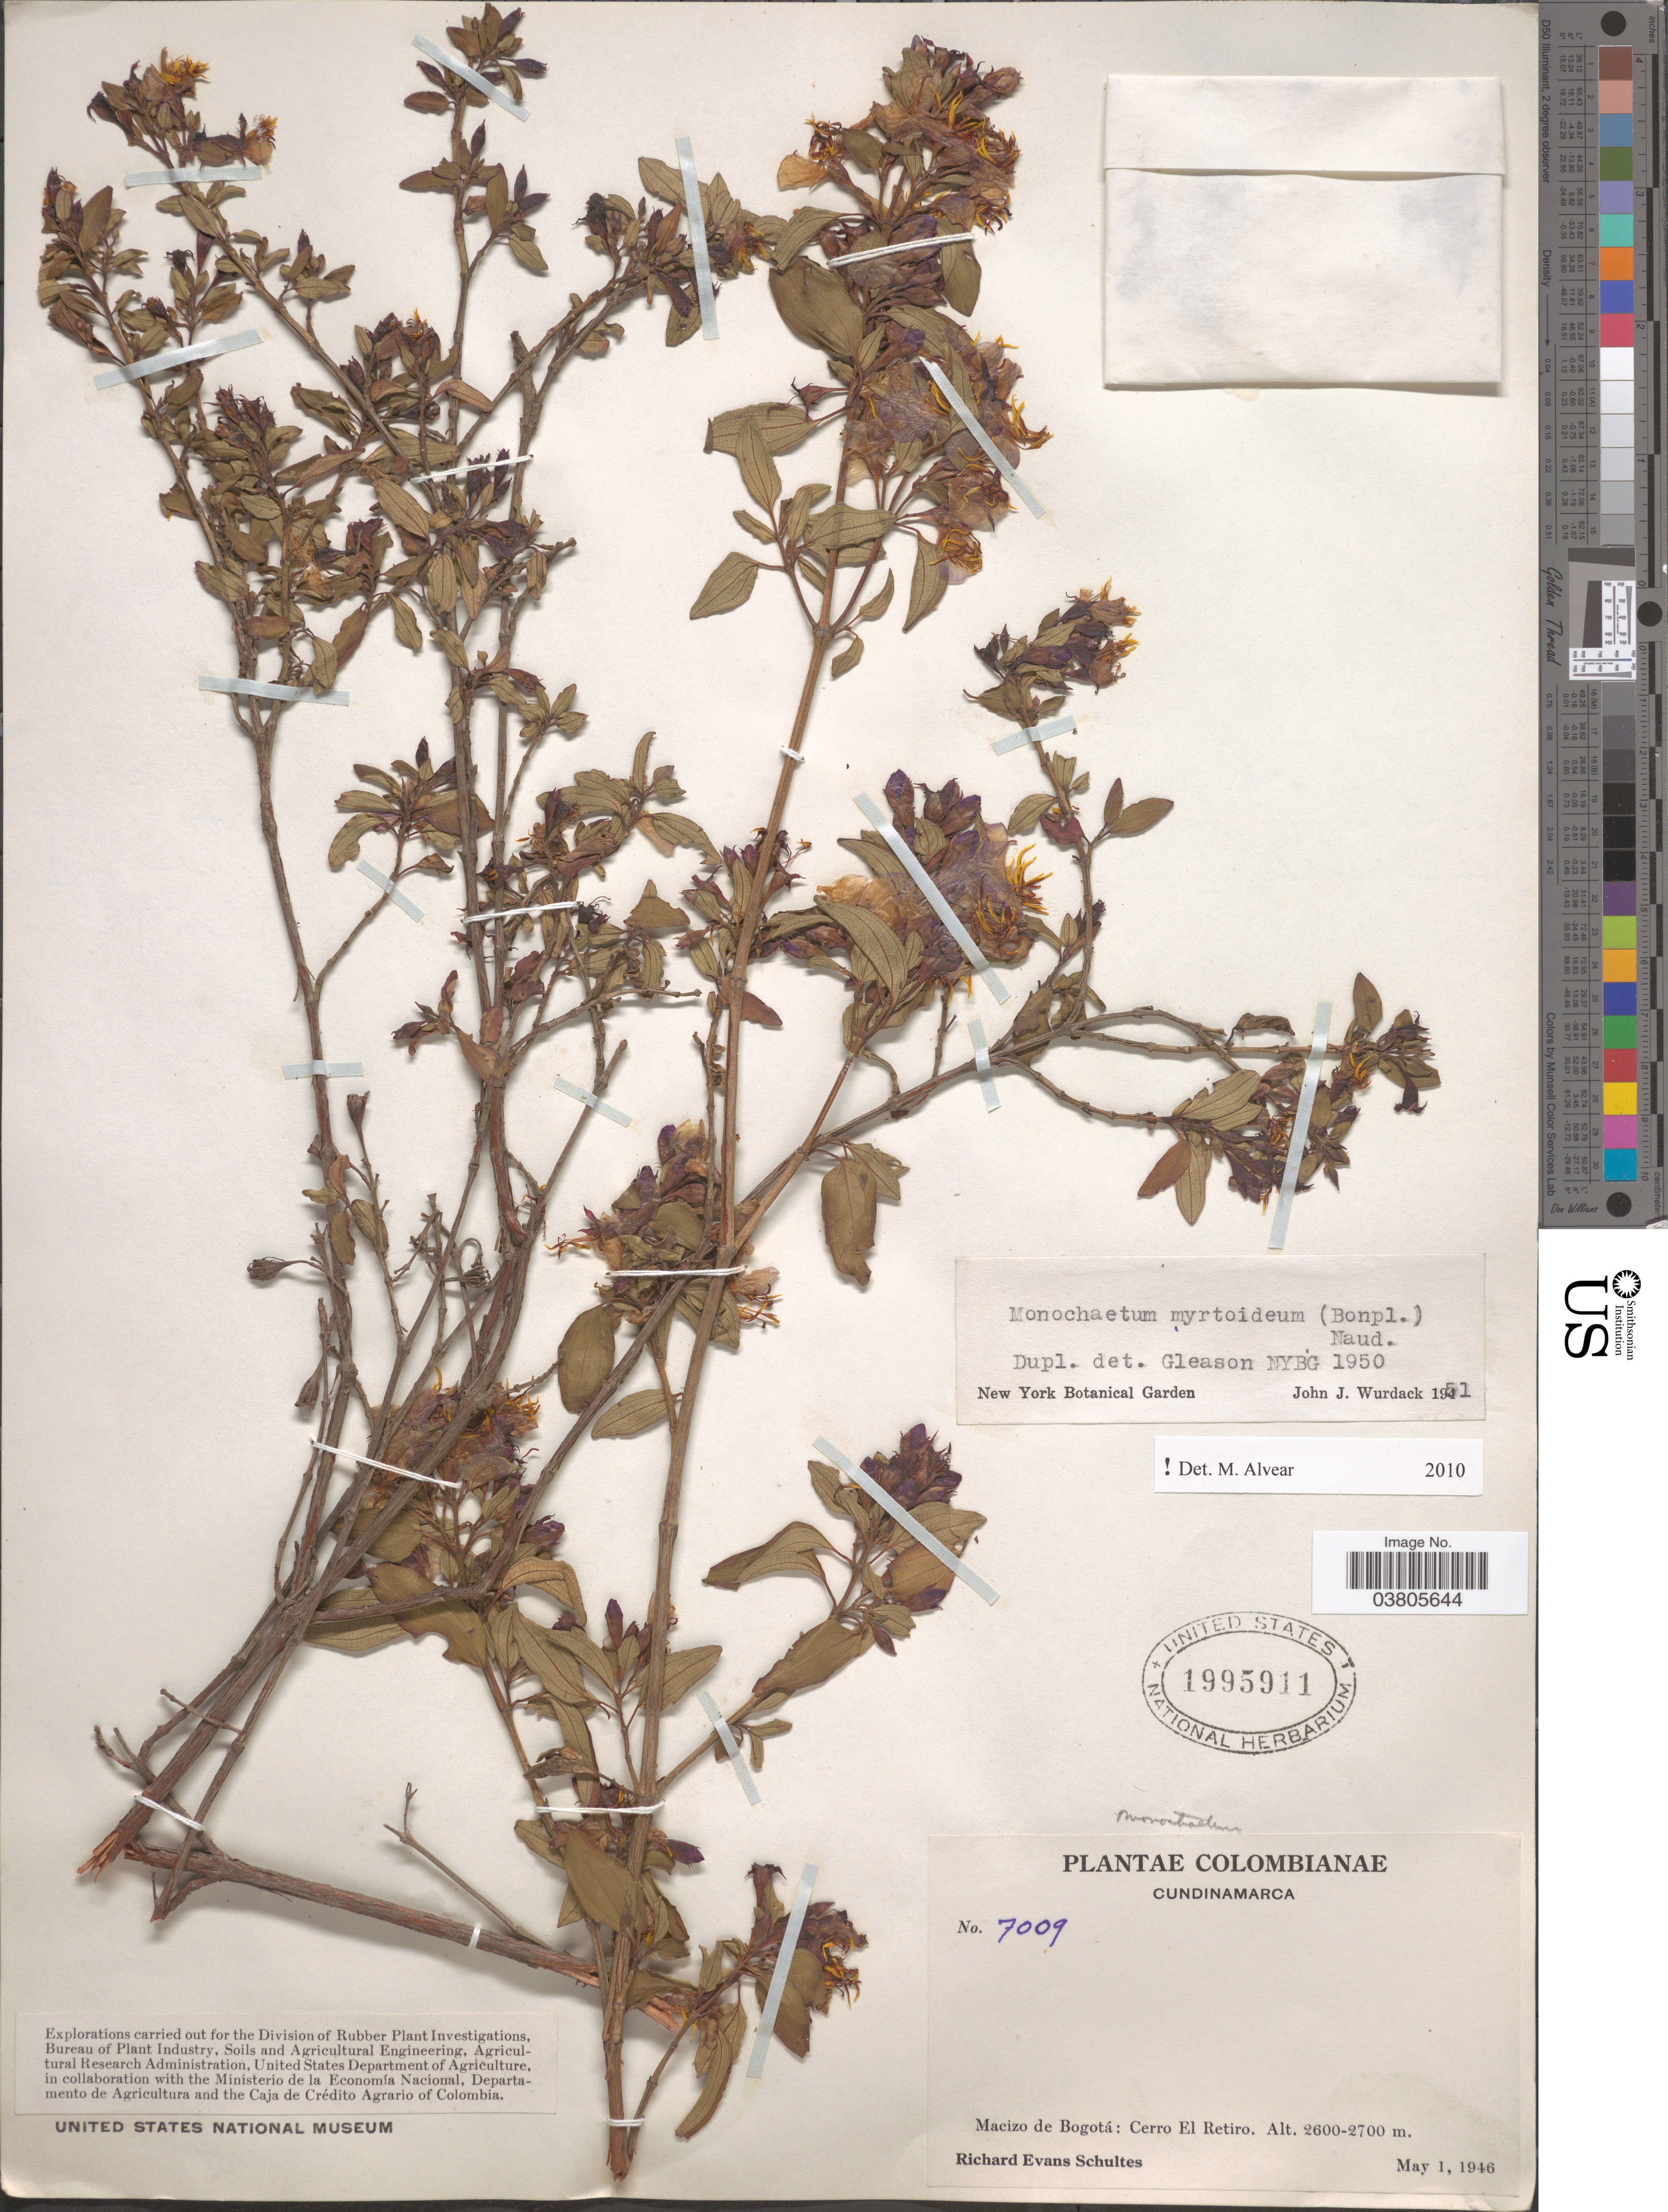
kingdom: Plantae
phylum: Tracheophyta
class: Magnoliopsida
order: Myrtales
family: Melastomataceae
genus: Monochaetum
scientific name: Monochaetum myrtoideum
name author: Naudin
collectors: R. E. Schultes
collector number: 7009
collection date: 1946-05-01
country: Colombia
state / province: Cundinamarca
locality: Macizo de Bogotá: Cerro El Retiro.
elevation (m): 2600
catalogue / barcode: US 1995911